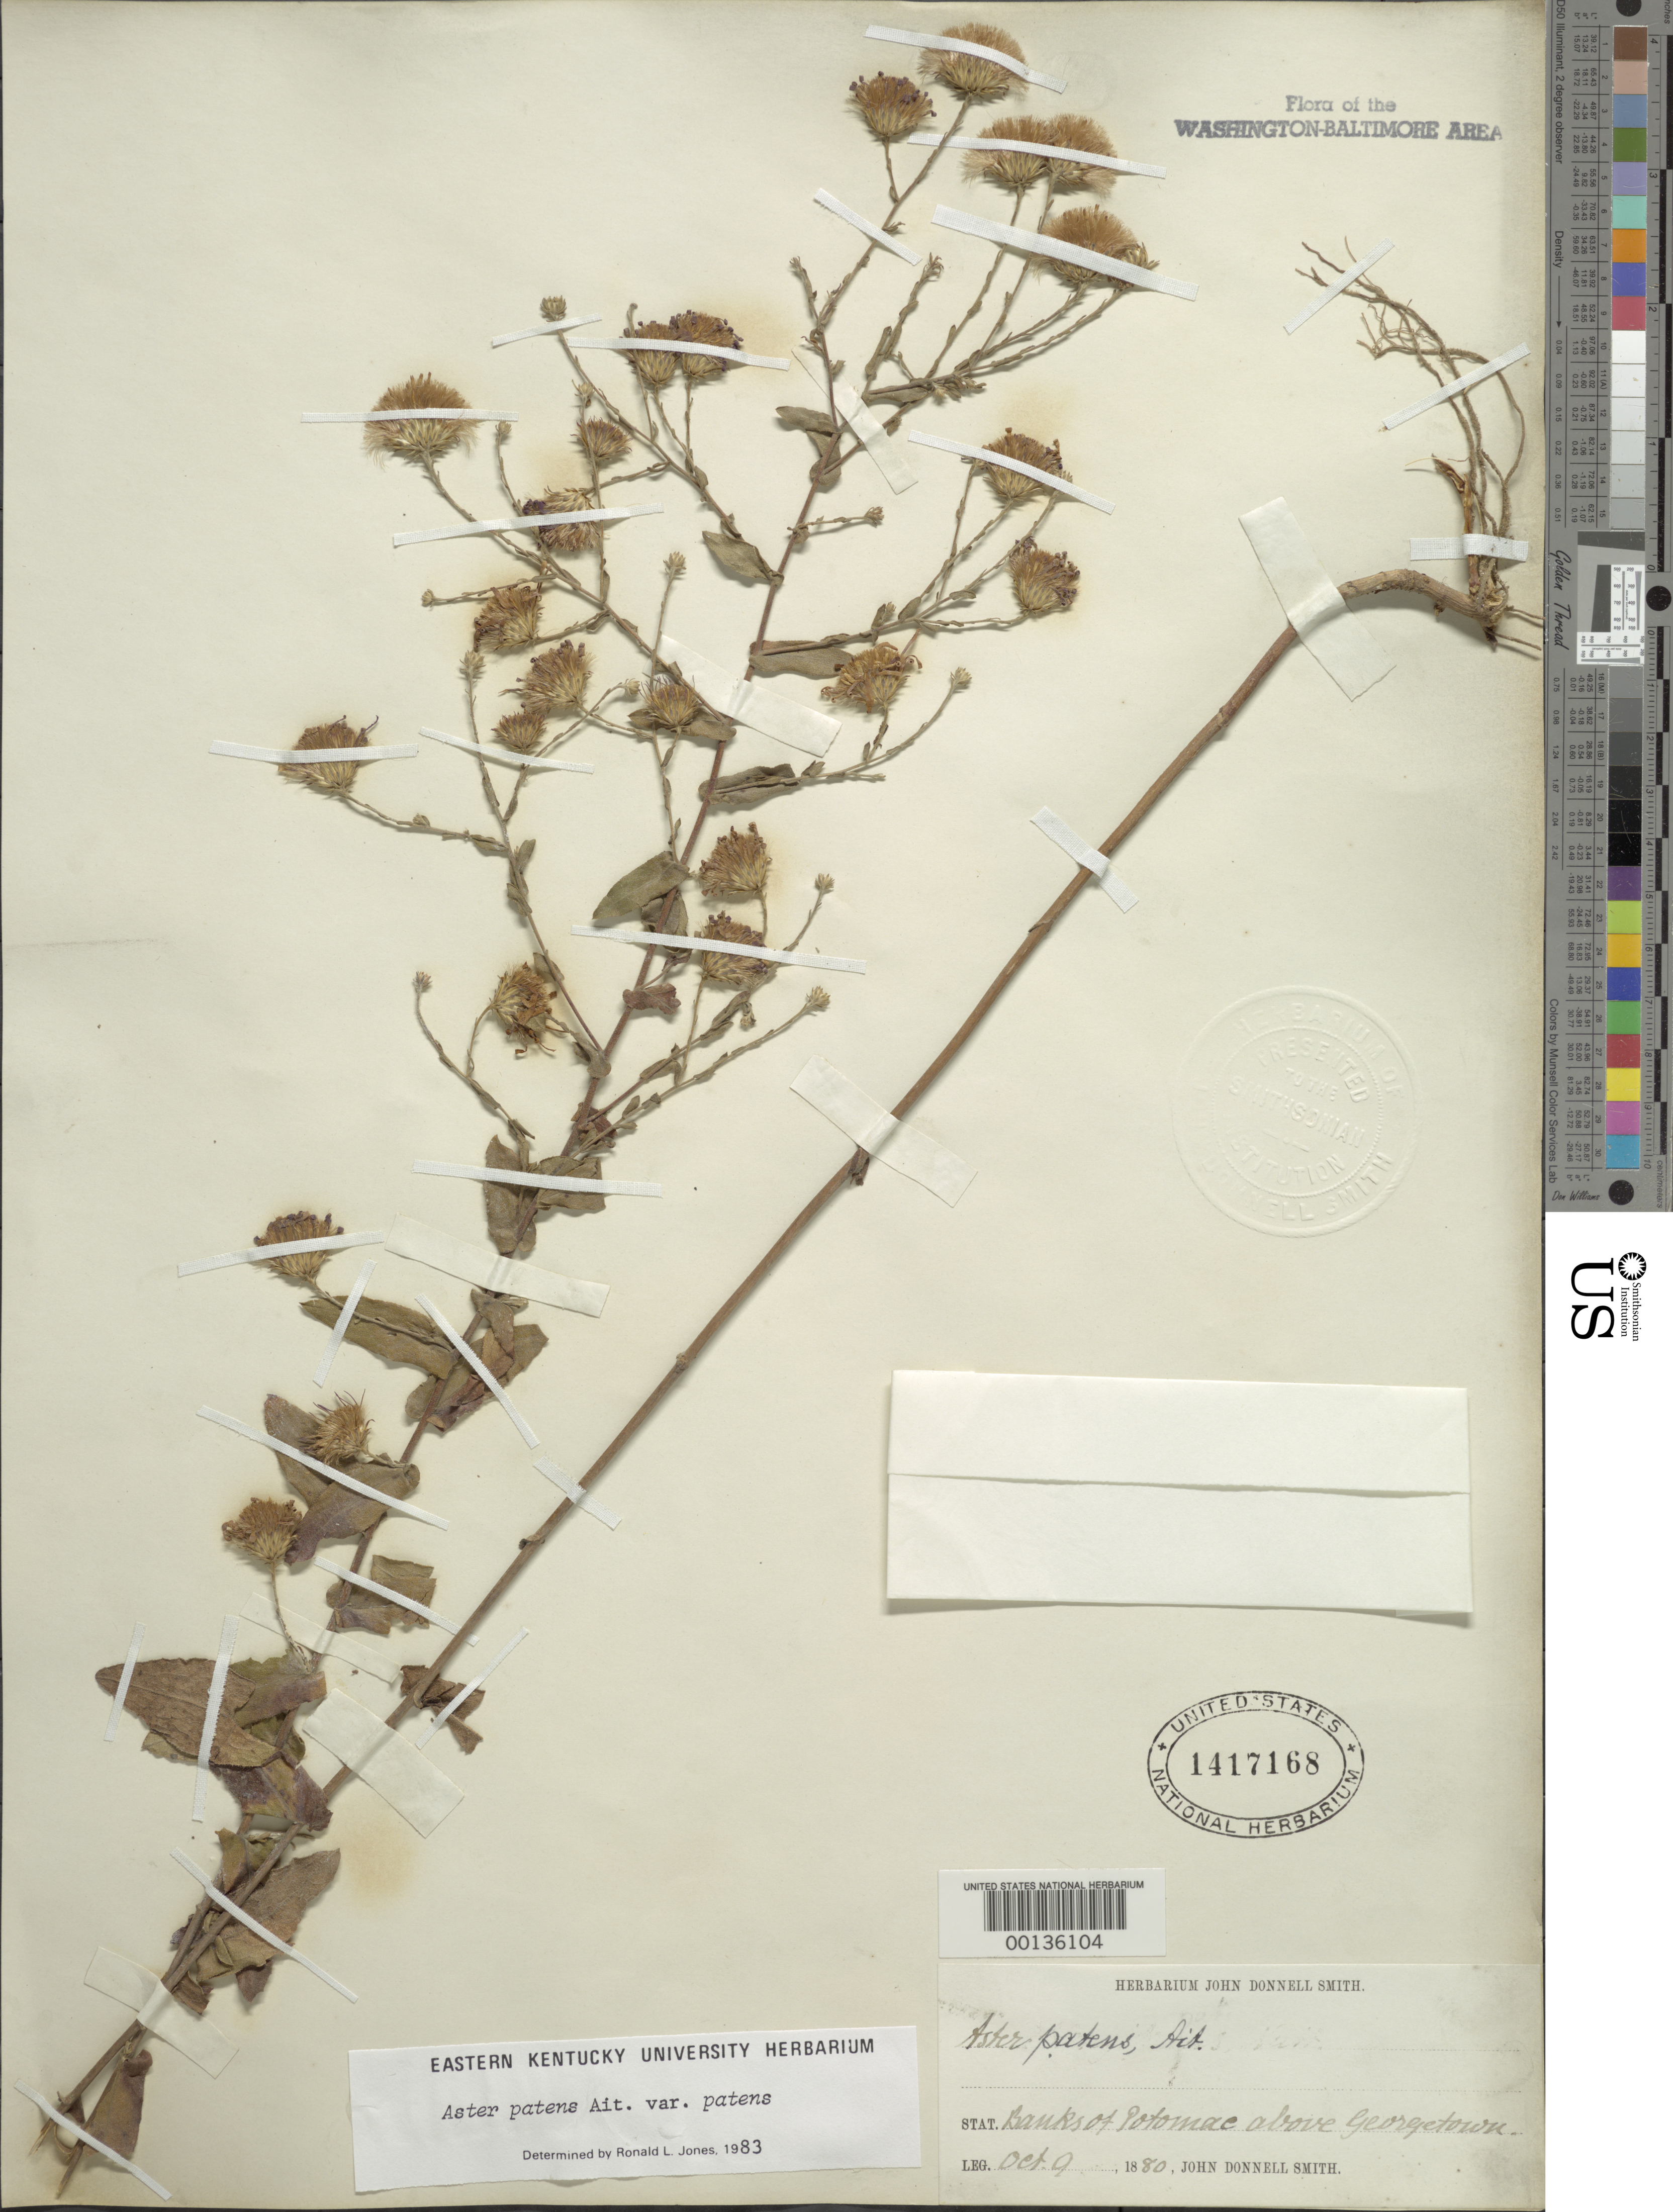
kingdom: Plantae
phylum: Tracheophyta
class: Magnoliopsida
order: Asterales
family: Asteraceae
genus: Symphyotrichum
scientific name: Symphyotrichum patens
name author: (Aiton) G.L. Nesom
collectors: J. Donnell Smith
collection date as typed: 09 Oct 1880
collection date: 1880-10-09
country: United States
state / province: District of Columbia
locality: Potomac Banks above Georgetown C. & O. Canal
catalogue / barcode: US 1417168